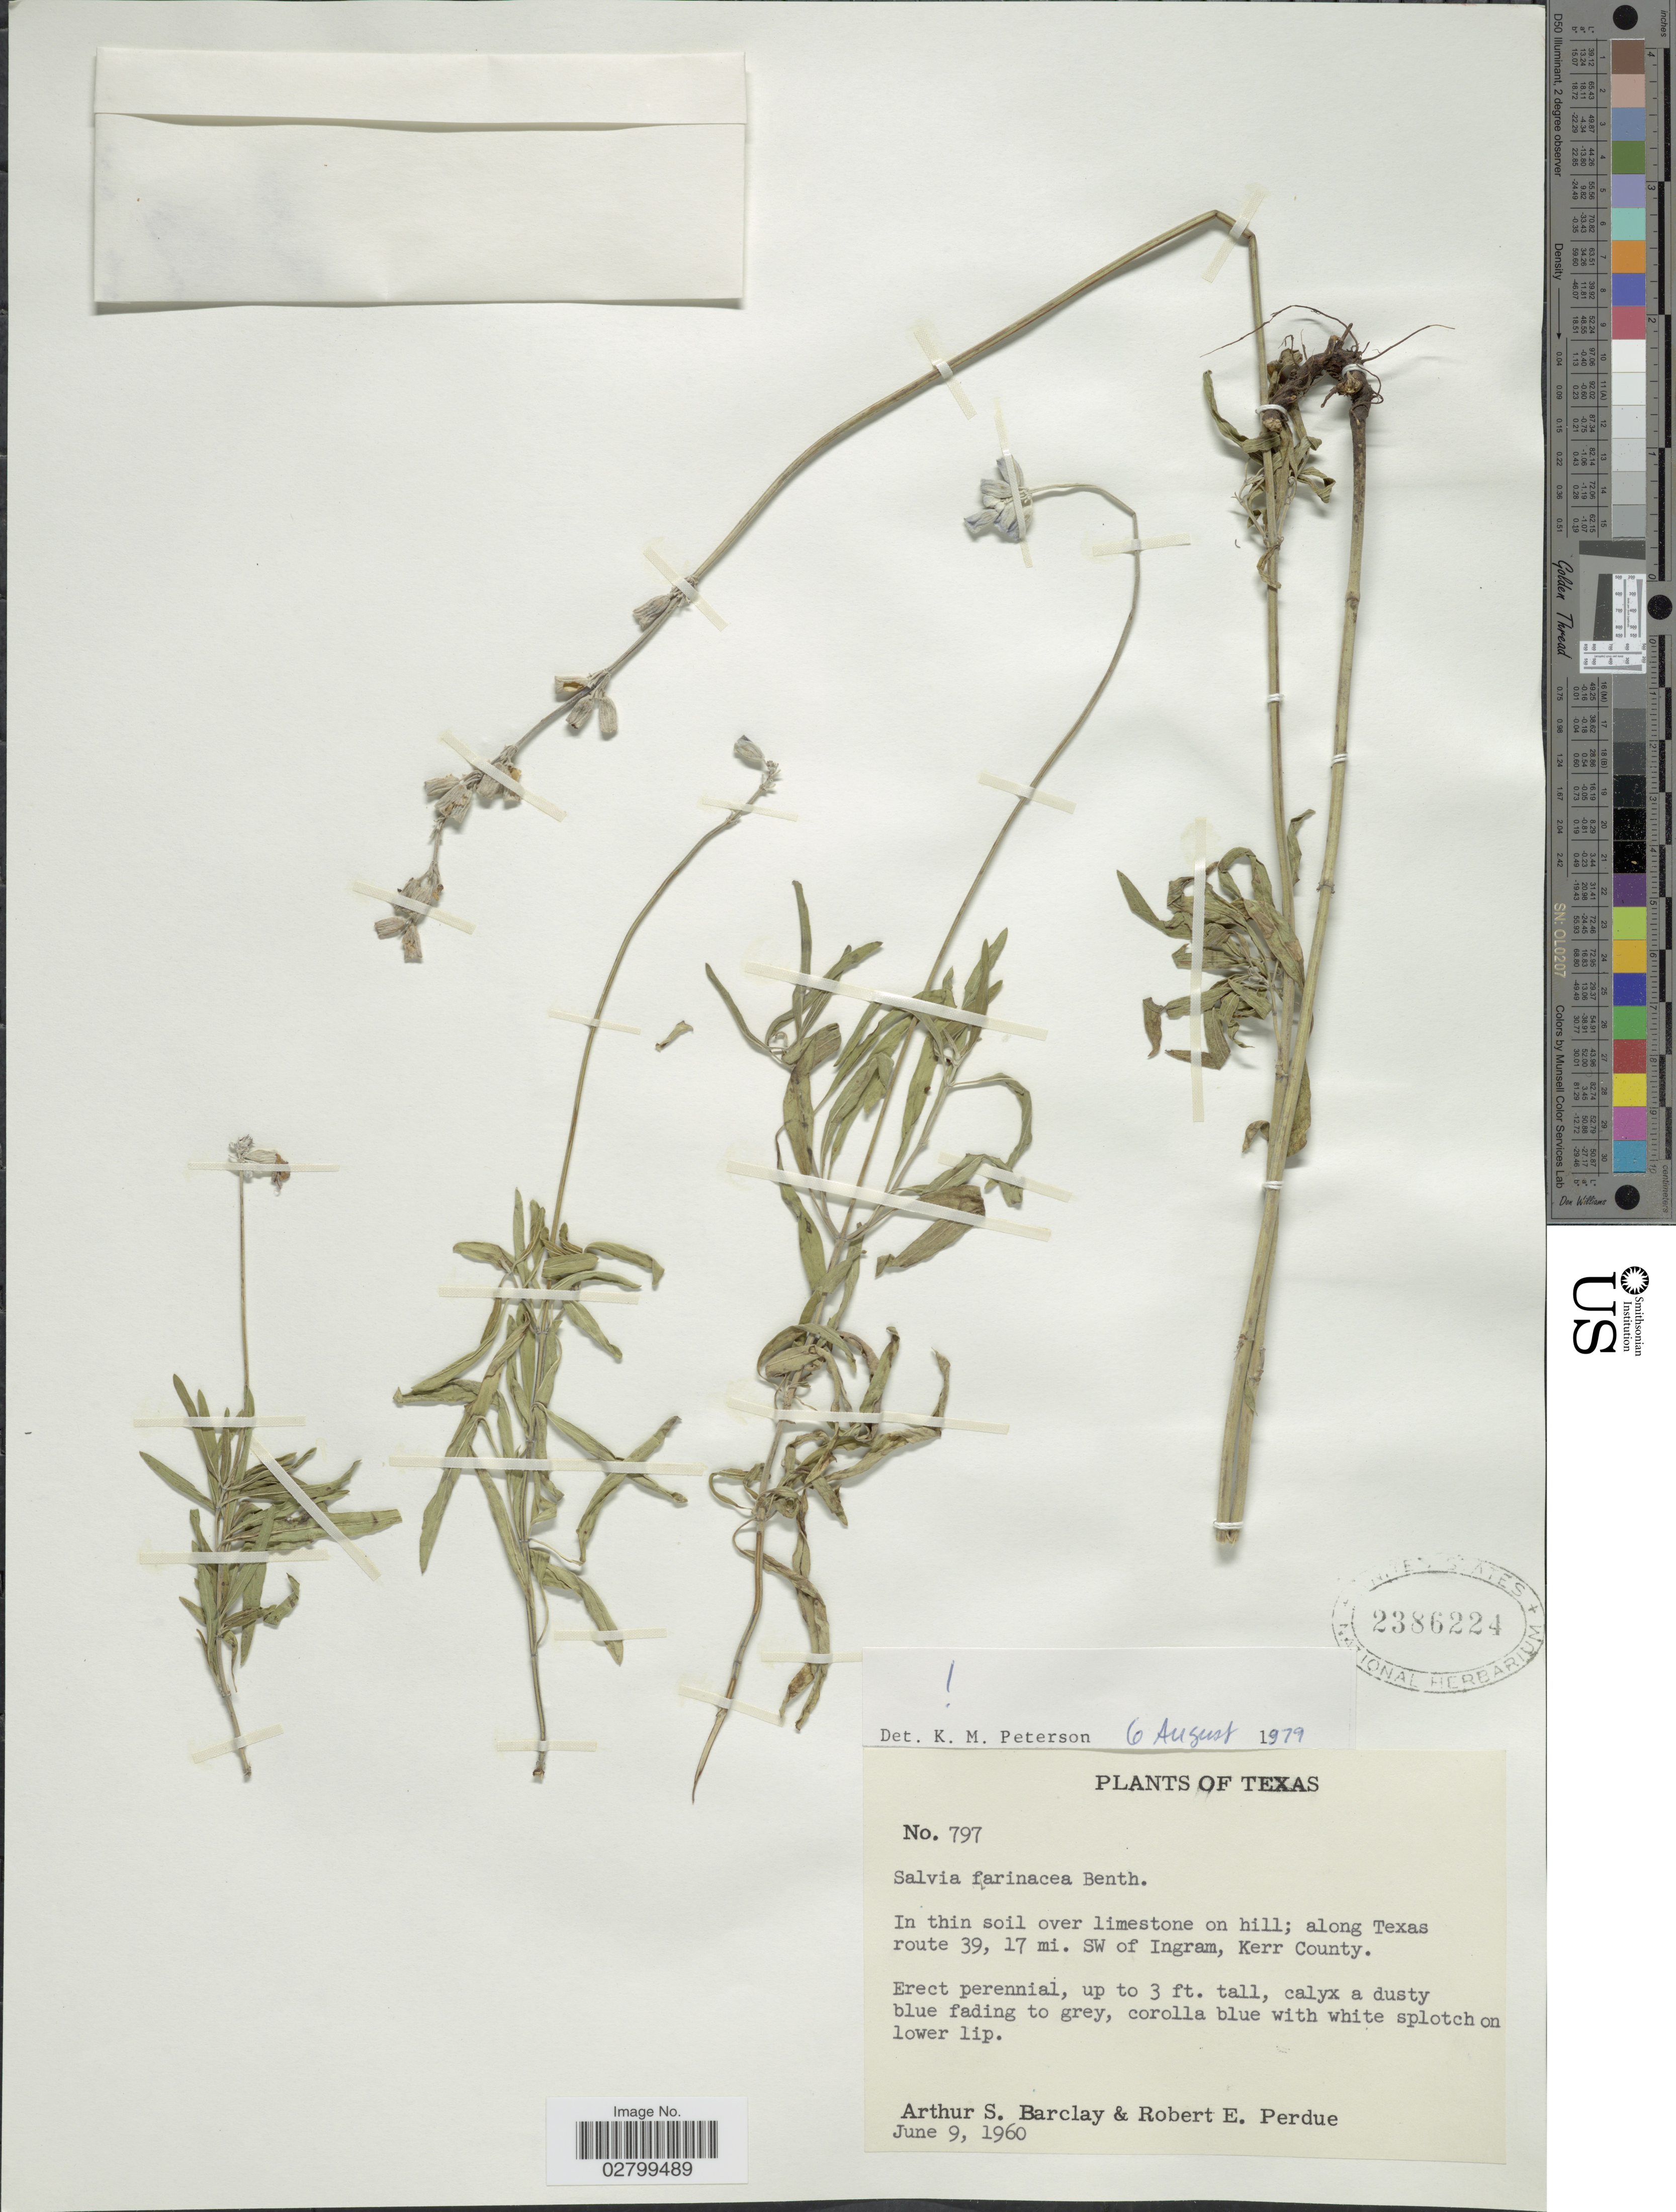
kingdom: Plantae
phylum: Tracheophyta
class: Magnoliopsida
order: Lamiales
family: Lamiaceae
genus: Salvia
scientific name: Salvia farinacea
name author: Benth.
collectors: A. S. Barclay & R. E. Perdue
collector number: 797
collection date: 1960-06-09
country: United States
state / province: Texas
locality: In thin soil over limestone on hill; along Texas route 39, 17 mi. SW of Ingram, Kerr. County.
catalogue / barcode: US 2386224